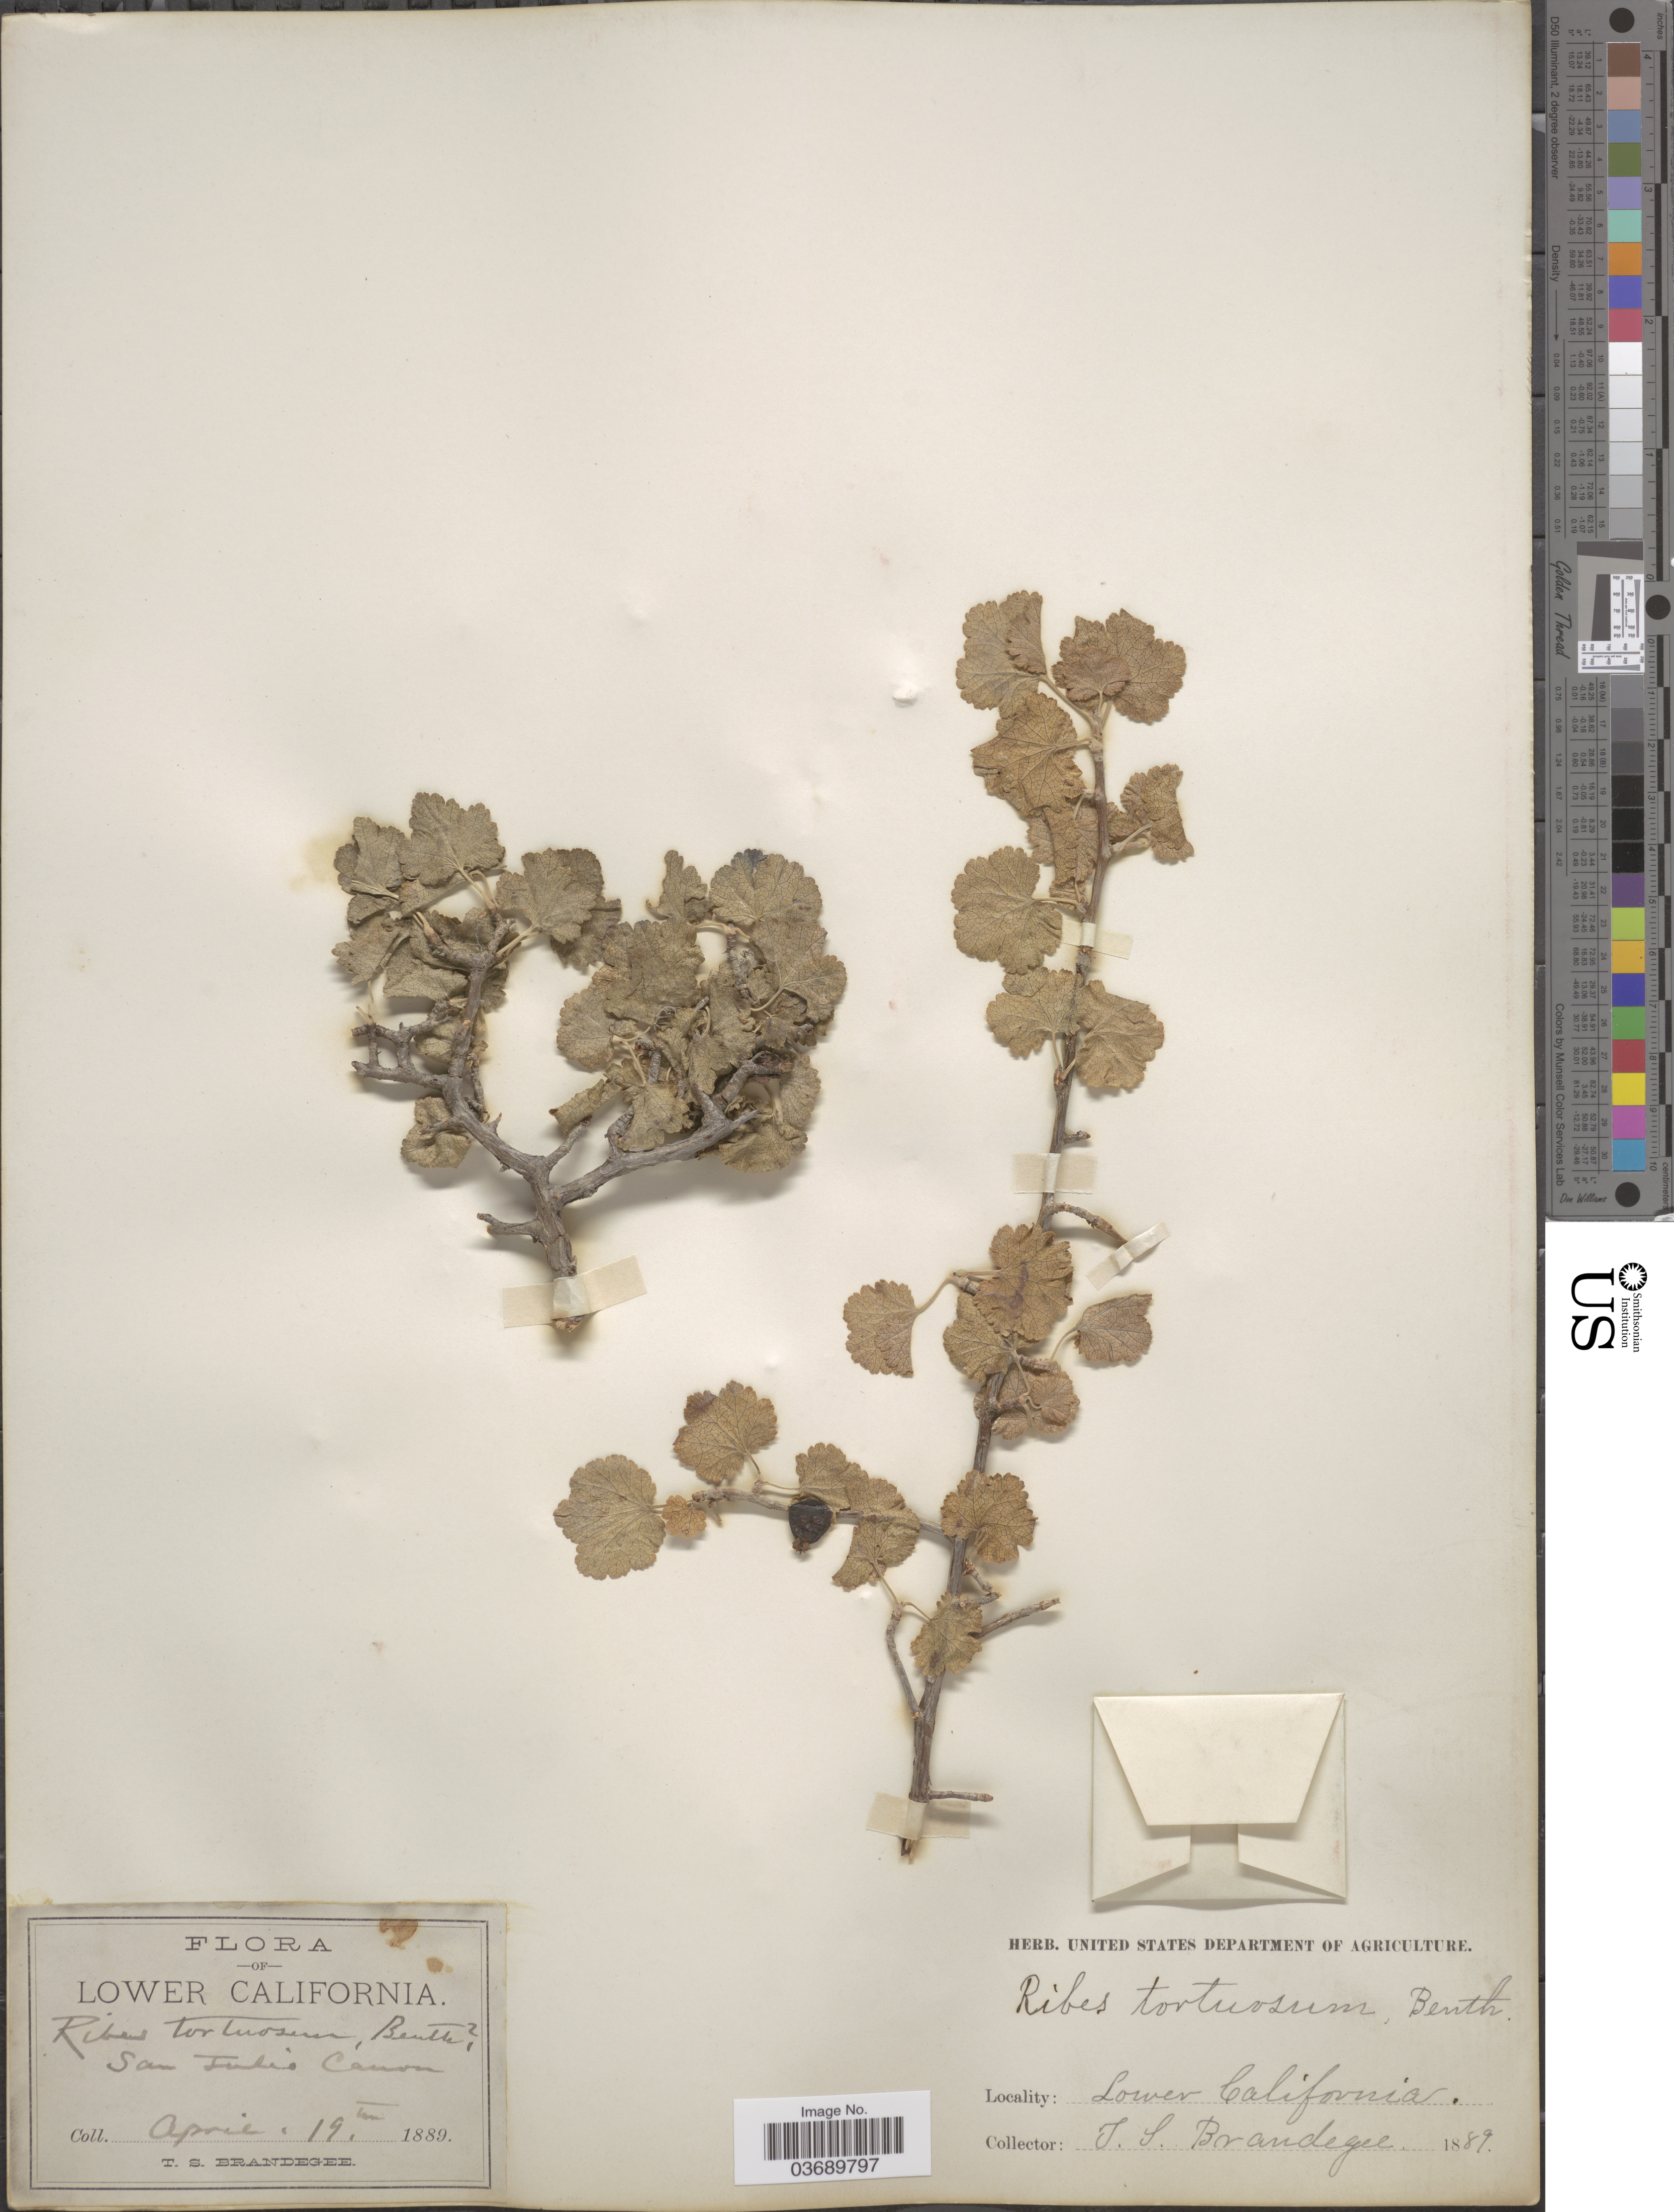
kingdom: Plantae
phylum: Tracheophyta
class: Magnoliopsida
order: Saxifragales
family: Grossulariaceae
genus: Ribes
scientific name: Ribes tortuosum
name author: Benth.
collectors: T. S. Brandegee (herbarium)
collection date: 1889-04-19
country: Mexico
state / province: Baja California Sur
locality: San Julio Canon.